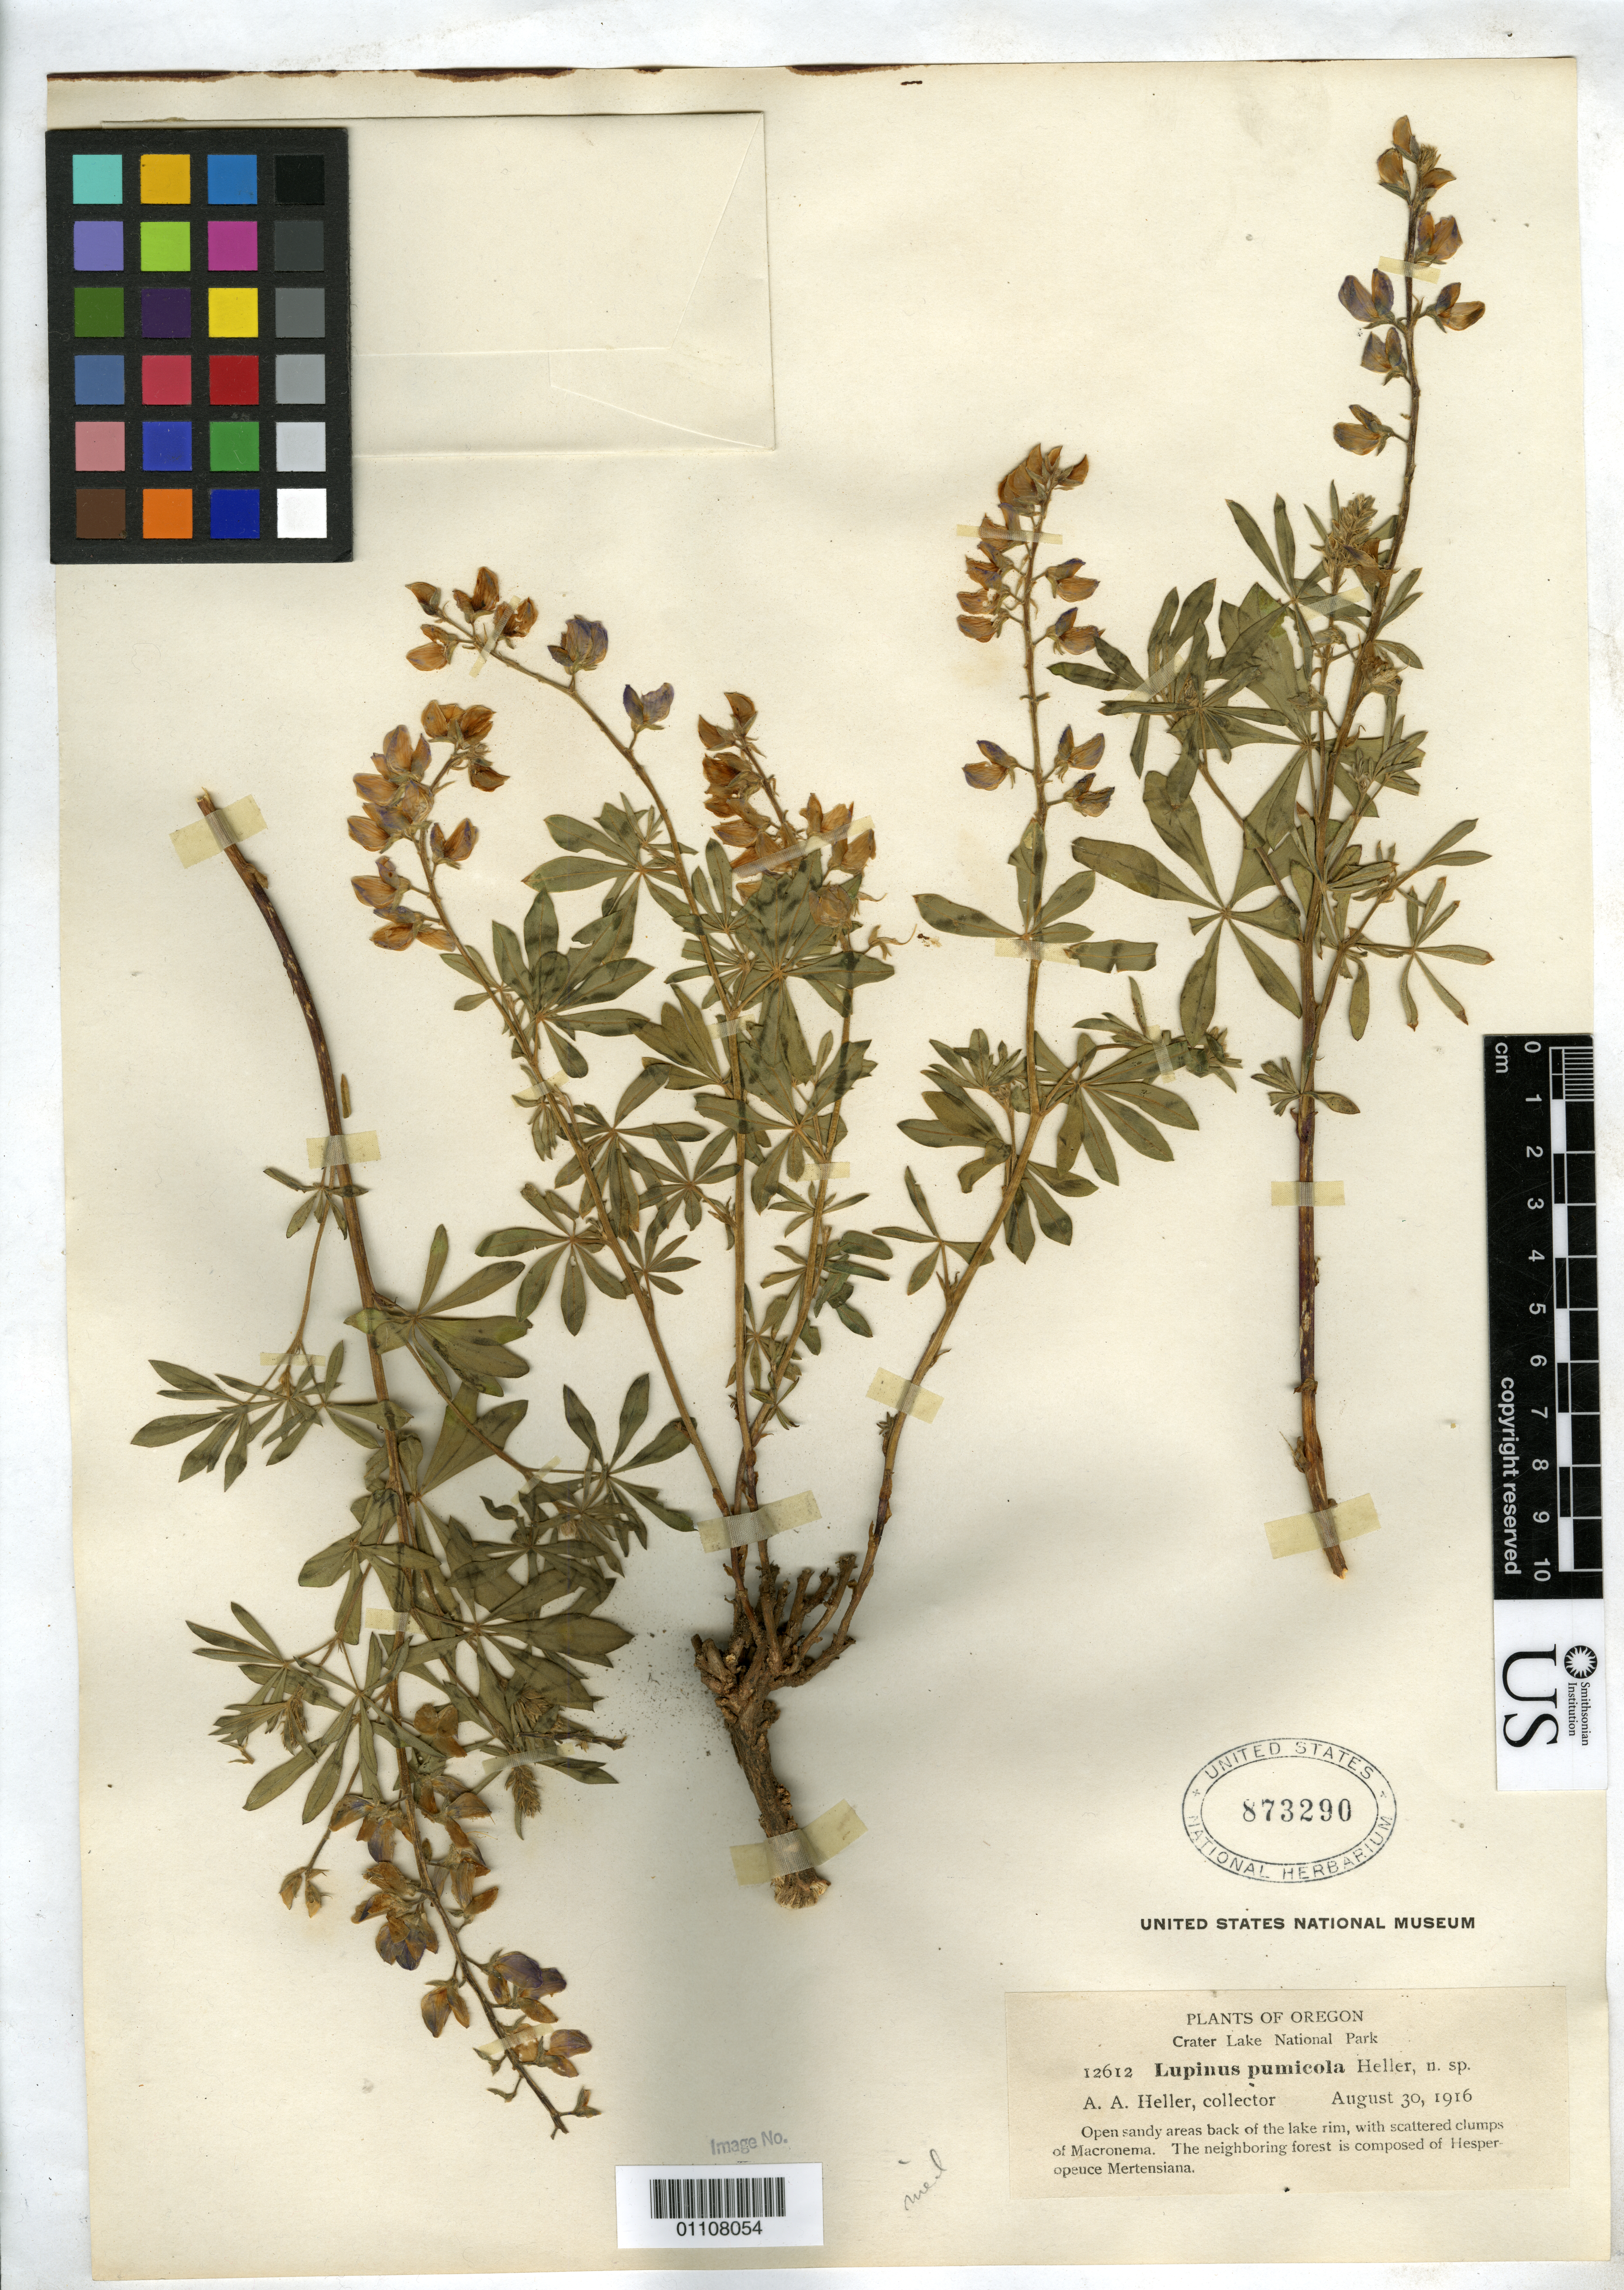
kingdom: Plantae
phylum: Tracheophyta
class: Magnoliopsida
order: Fabales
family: Fabaceae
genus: Lupinus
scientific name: Lupinus pumicola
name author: A. Heller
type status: Isotype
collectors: A. A. Heller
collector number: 12612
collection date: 1916-08-30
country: United States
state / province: Oregon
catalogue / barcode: US 873290